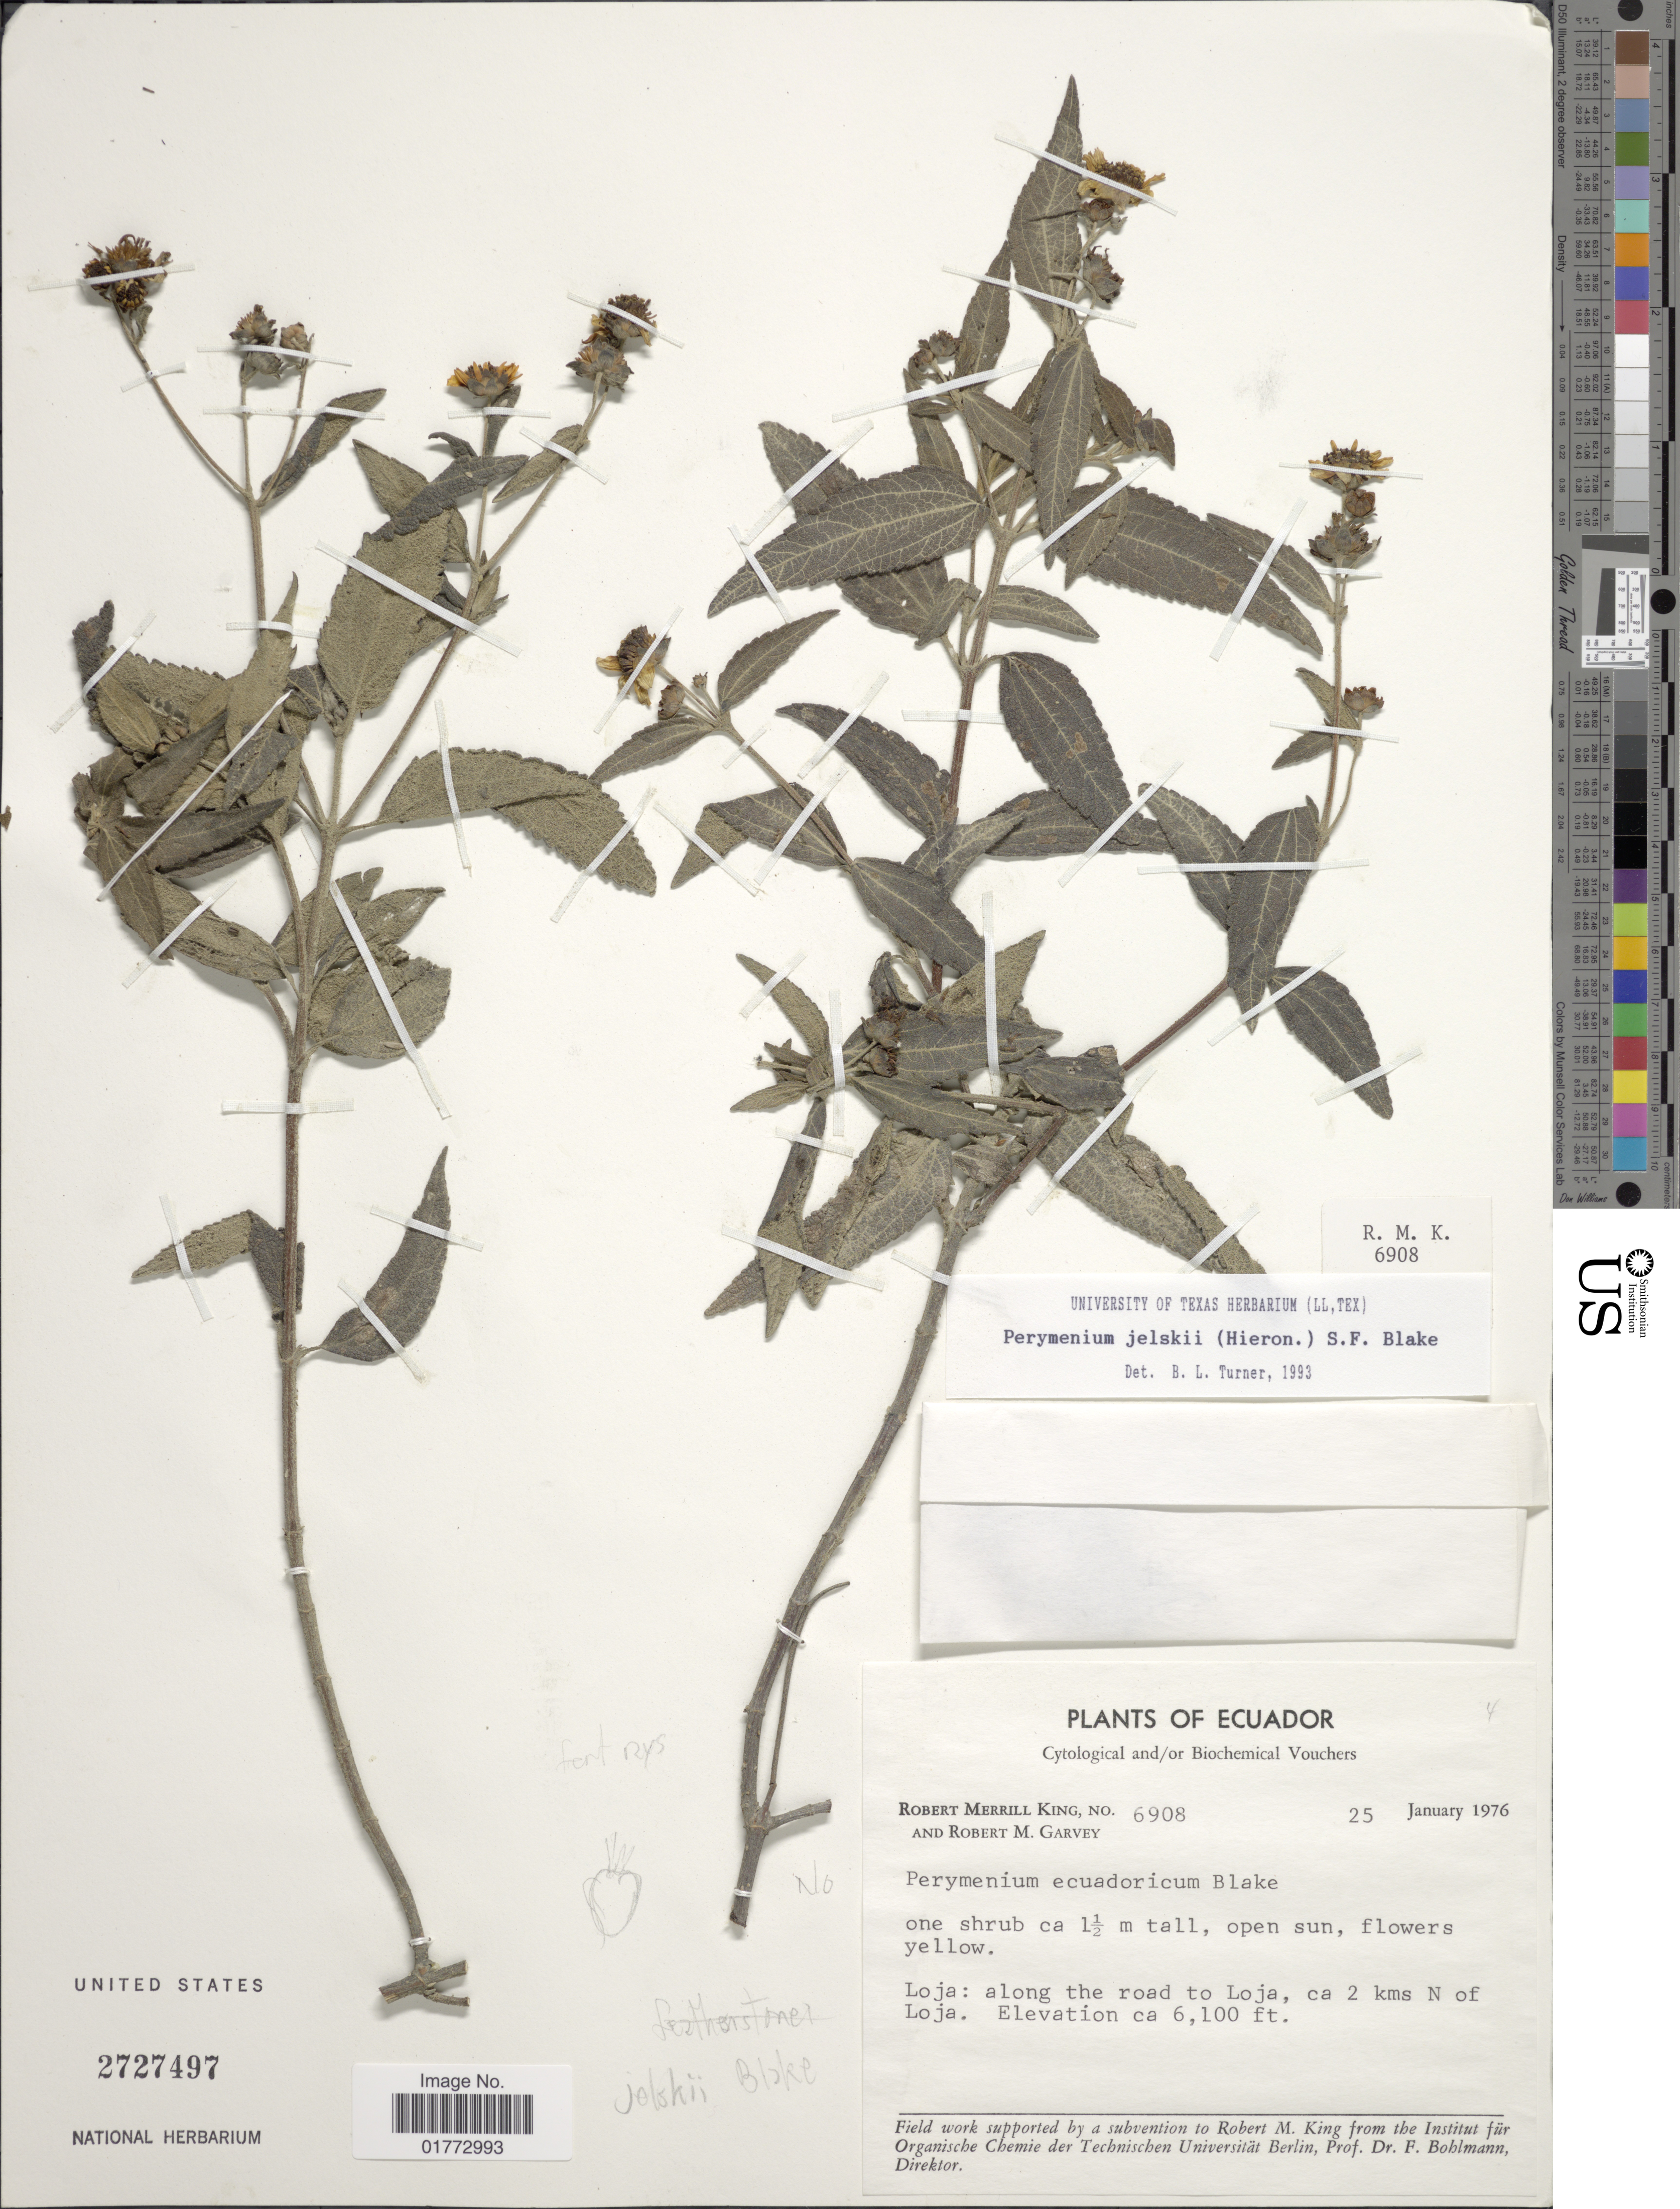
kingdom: Plantae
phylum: Tracheophyta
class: Magnoliopsida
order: Asterales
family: Asteraceae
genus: Steiractinia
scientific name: Steiractinia jelskii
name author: (Hieron.) S.F. Blake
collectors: R. M. King & R. Garvey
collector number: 6908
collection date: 1976-01-25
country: Ecuador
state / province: Loja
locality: Along the road to Loja, ca. 2 kms N of Loja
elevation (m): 1859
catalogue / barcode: US 2727497